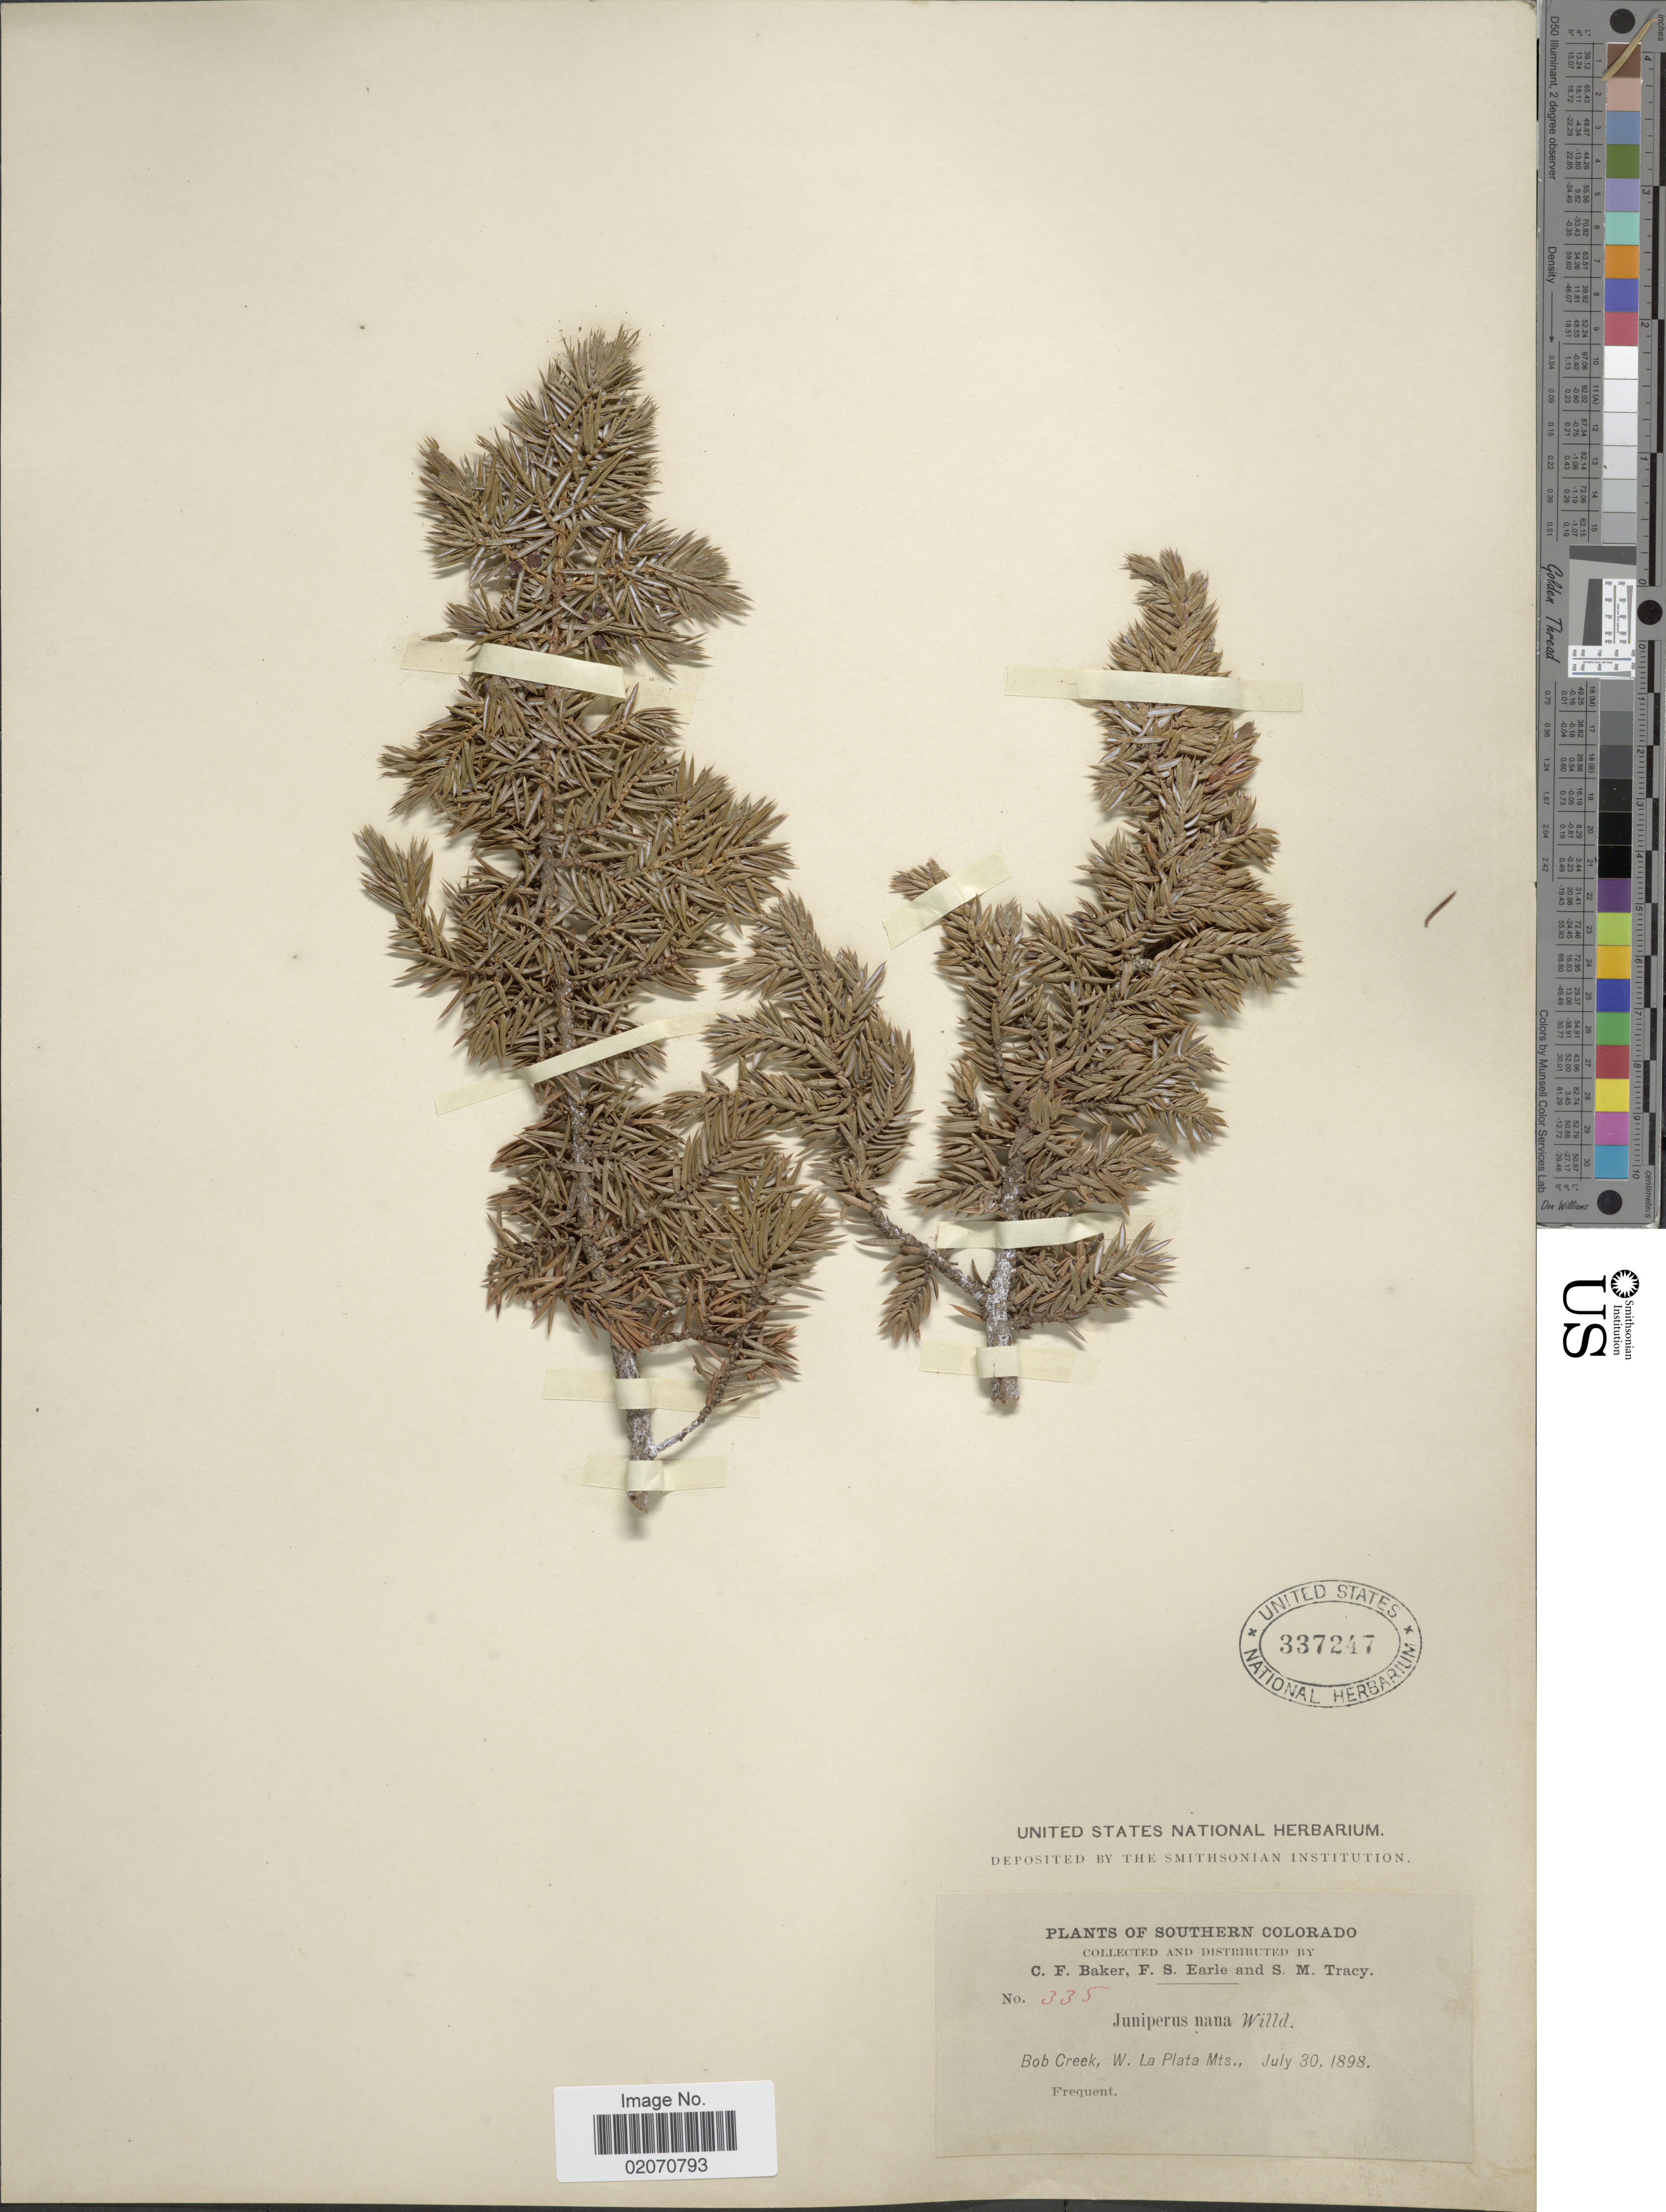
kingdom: Plantae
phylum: Tracheophyta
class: Pinopsida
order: Pinales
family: Cupressaceae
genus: Juniperus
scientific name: Juniperus communis subsp. nana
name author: (Willd.) Syme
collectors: C. F. Baker, F. S. Earle & S. M. Tracy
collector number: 335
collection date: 1898-07-30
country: United States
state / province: Colorado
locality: Southern Colorado, Bob Creek, W. La Plata Mts.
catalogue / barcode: US 337247